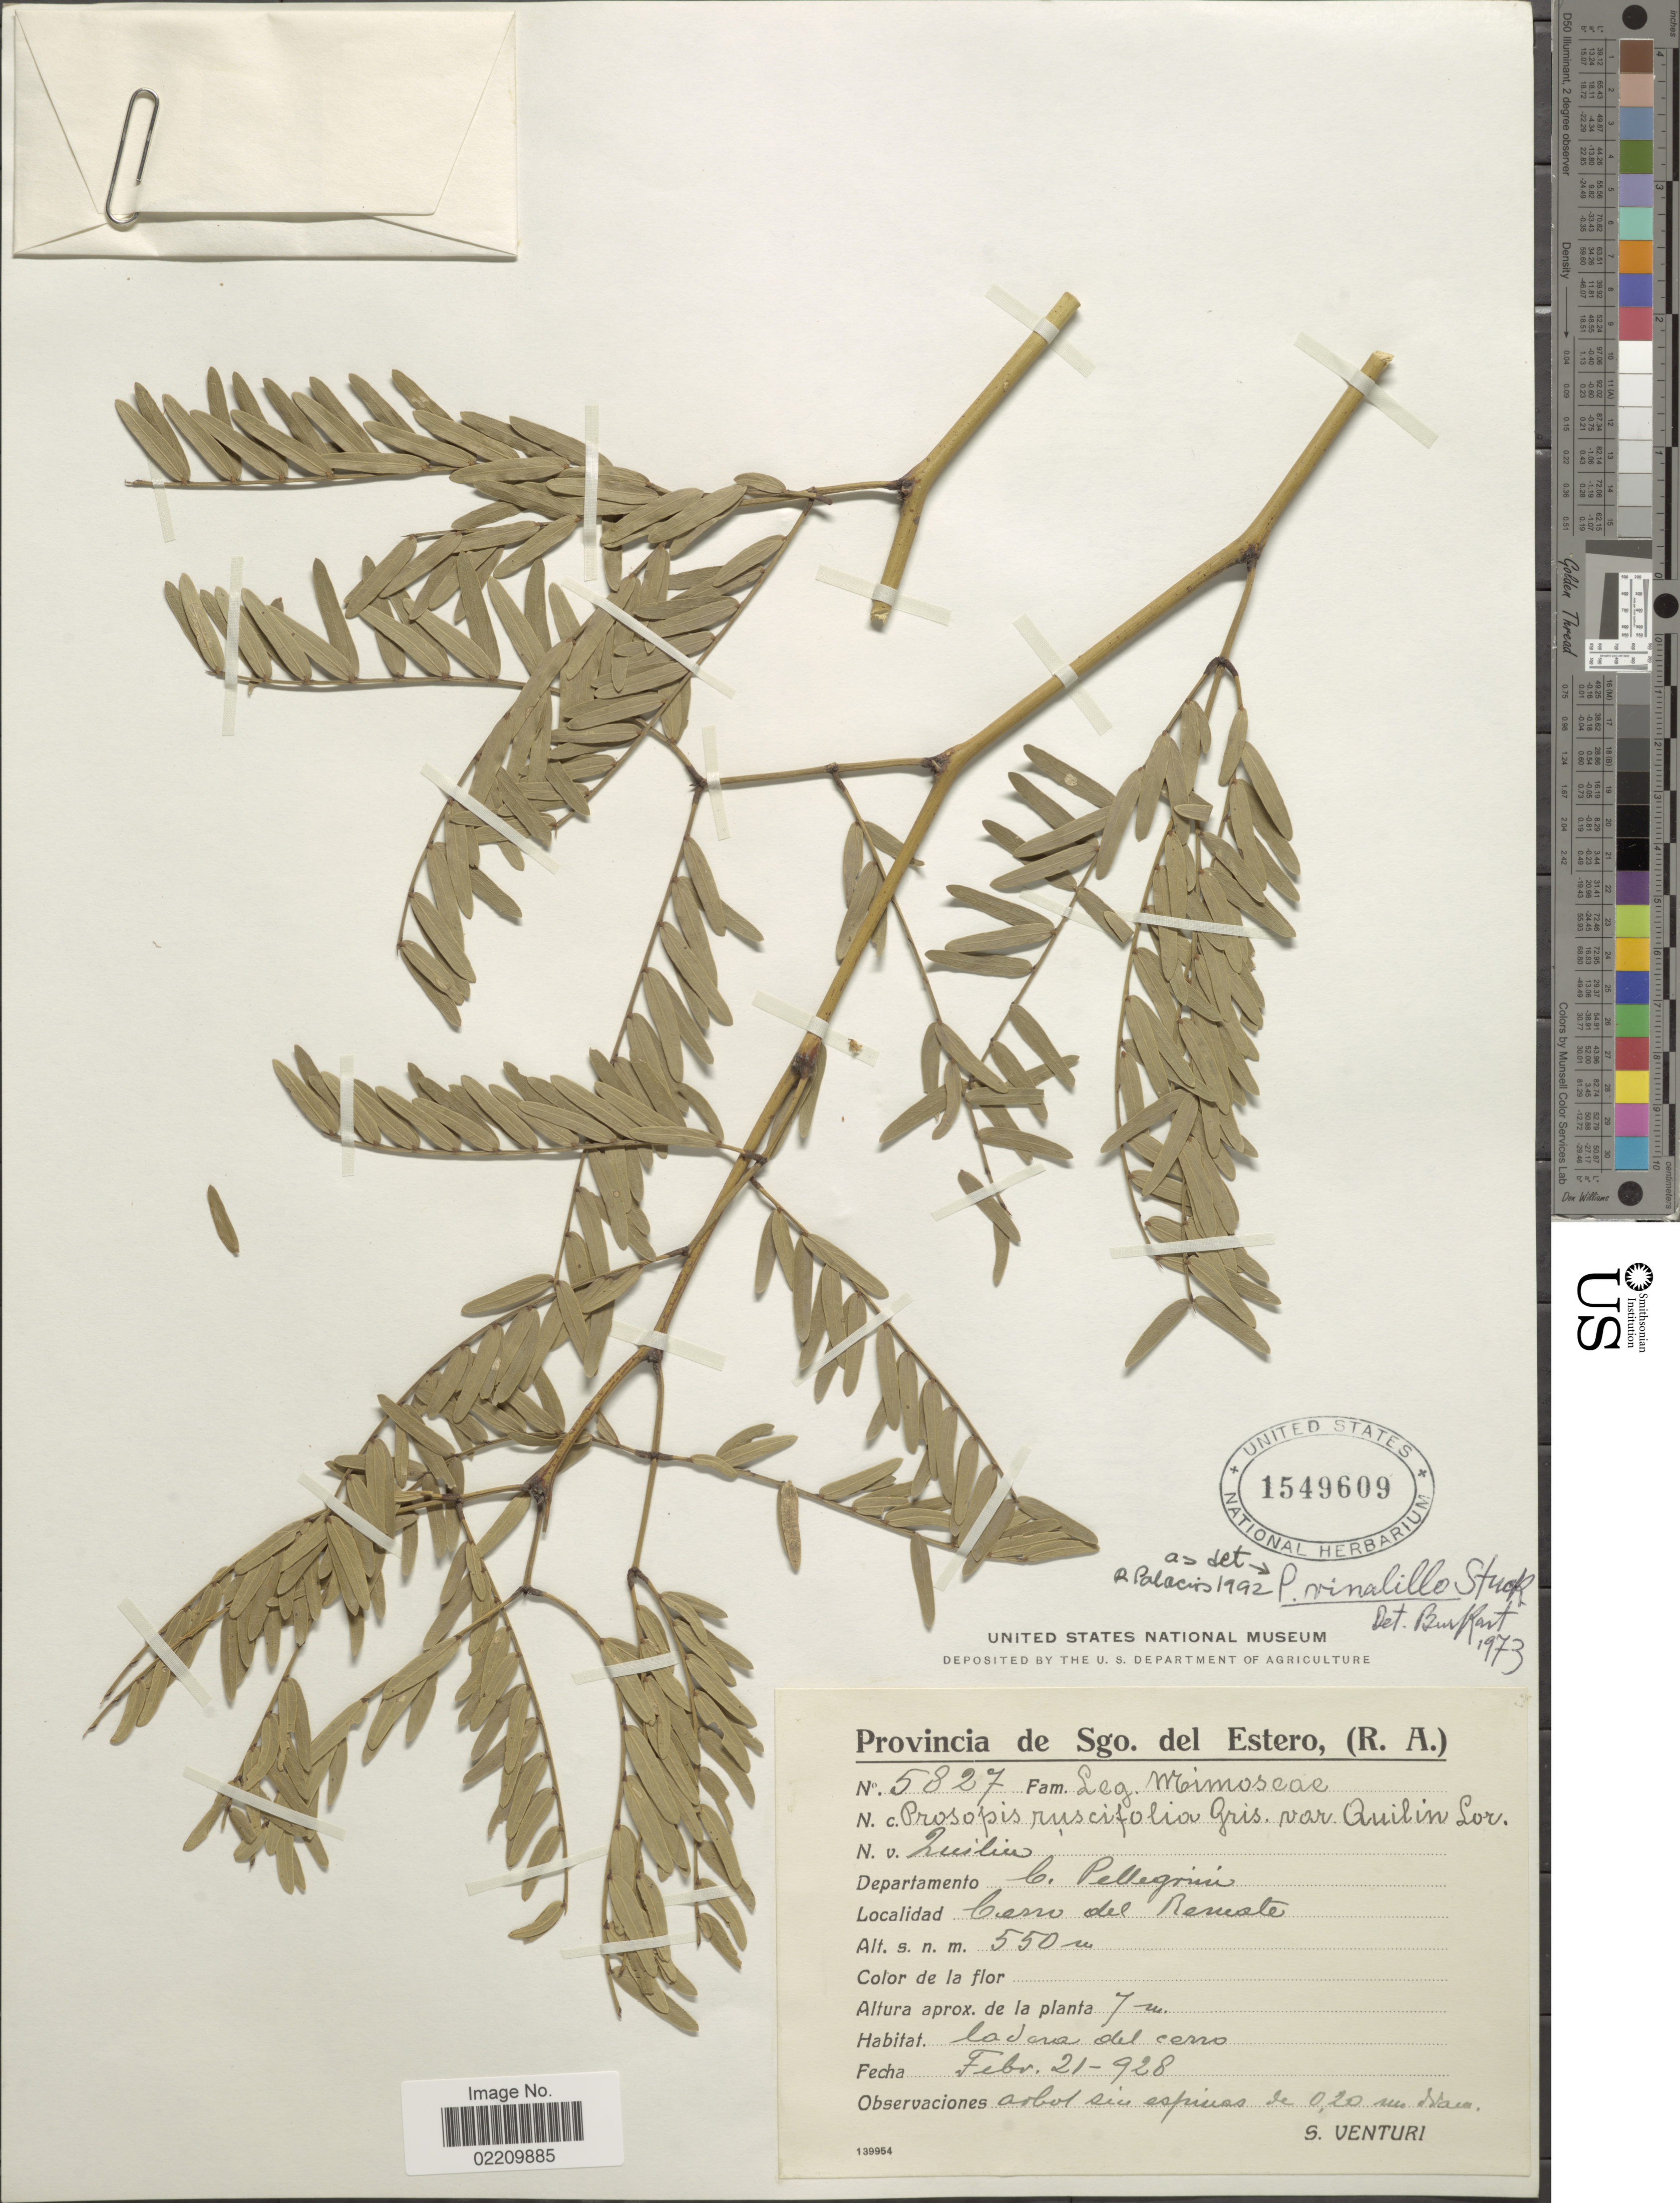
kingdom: Plantae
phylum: Tracheophyta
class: Magnoliopsida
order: Fabales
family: Fabaceae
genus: Neltuma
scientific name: Neltuma x vinalillo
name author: (Stuck.) C. E. Hughes & G.P. Lewis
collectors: S. Venturi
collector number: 5827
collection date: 1928-02-21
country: Argentina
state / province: Santiago del Estero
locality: Provincia de Sgo. del Estero, Departamento C. Pellegrini, Cerro del Remate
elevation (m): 550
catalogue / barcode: US 1549609